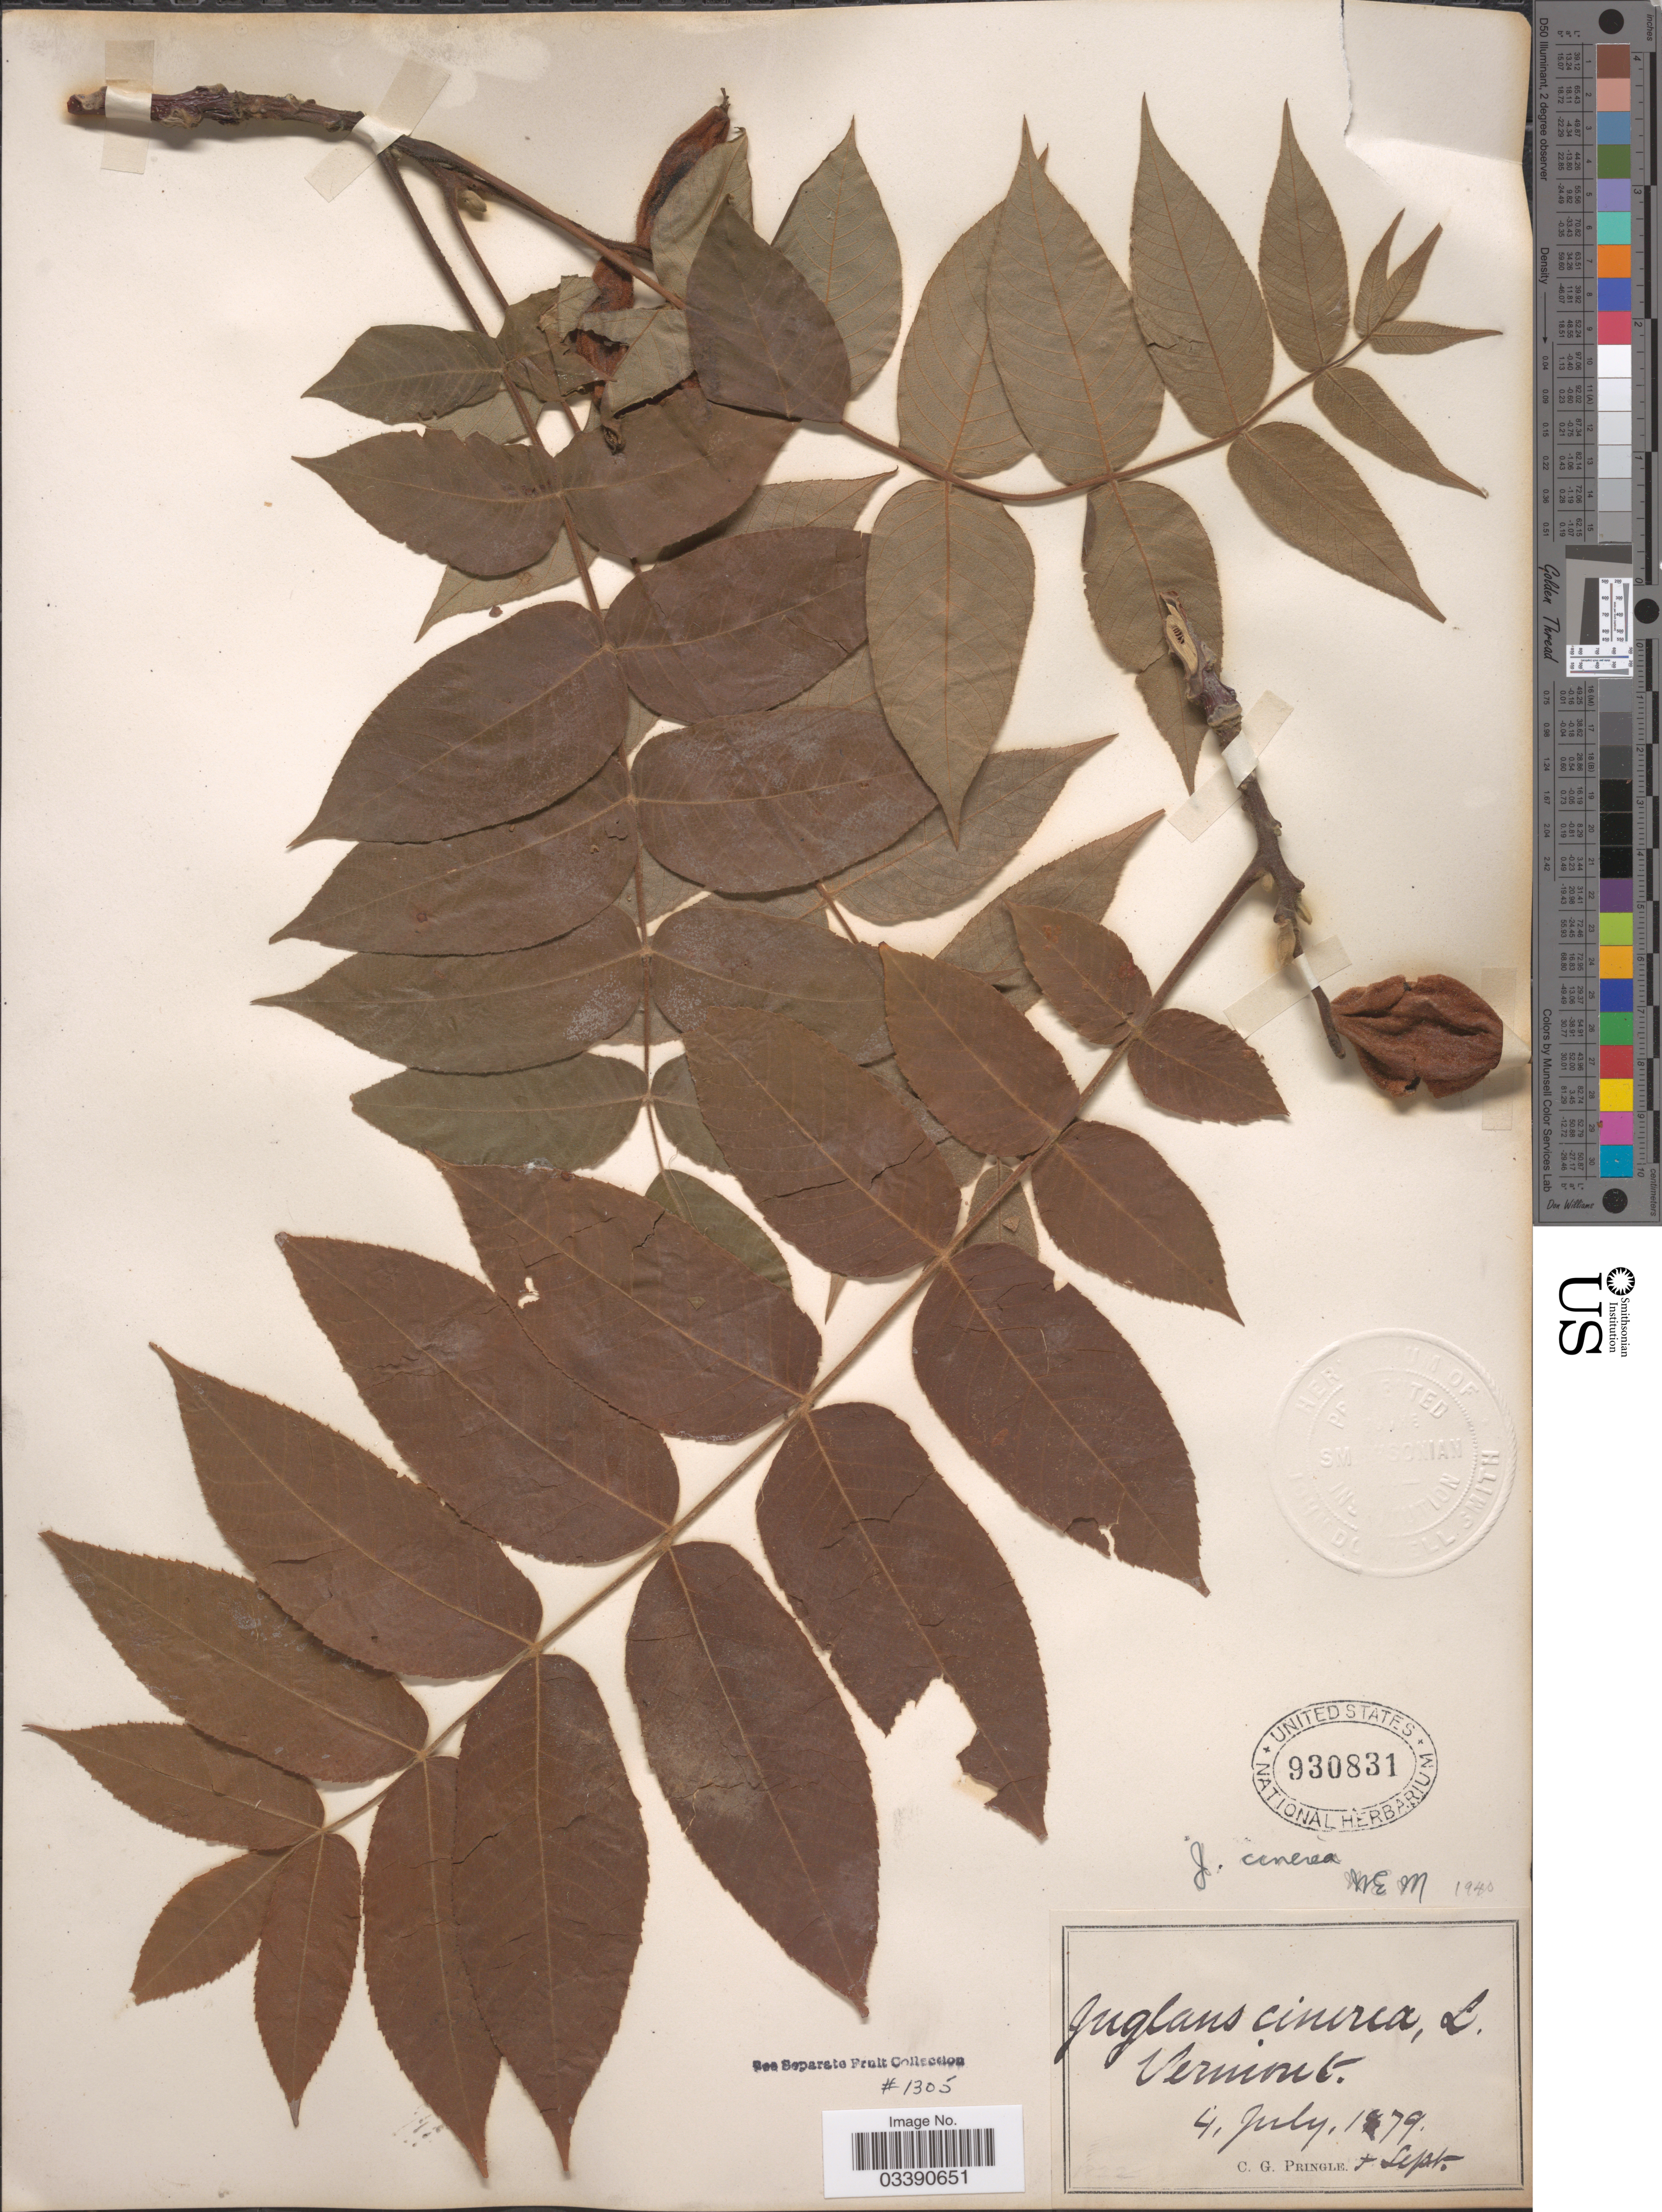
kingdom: Plantae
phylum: Tracheophyta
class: Magnoliopsida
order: Fagales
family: Juglandaceae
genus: Juglans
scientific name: Juglans cinerea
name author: L.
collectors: C. G. Pringle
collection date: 1879-07-04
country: United States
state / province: Vermont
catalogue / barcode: US 930831